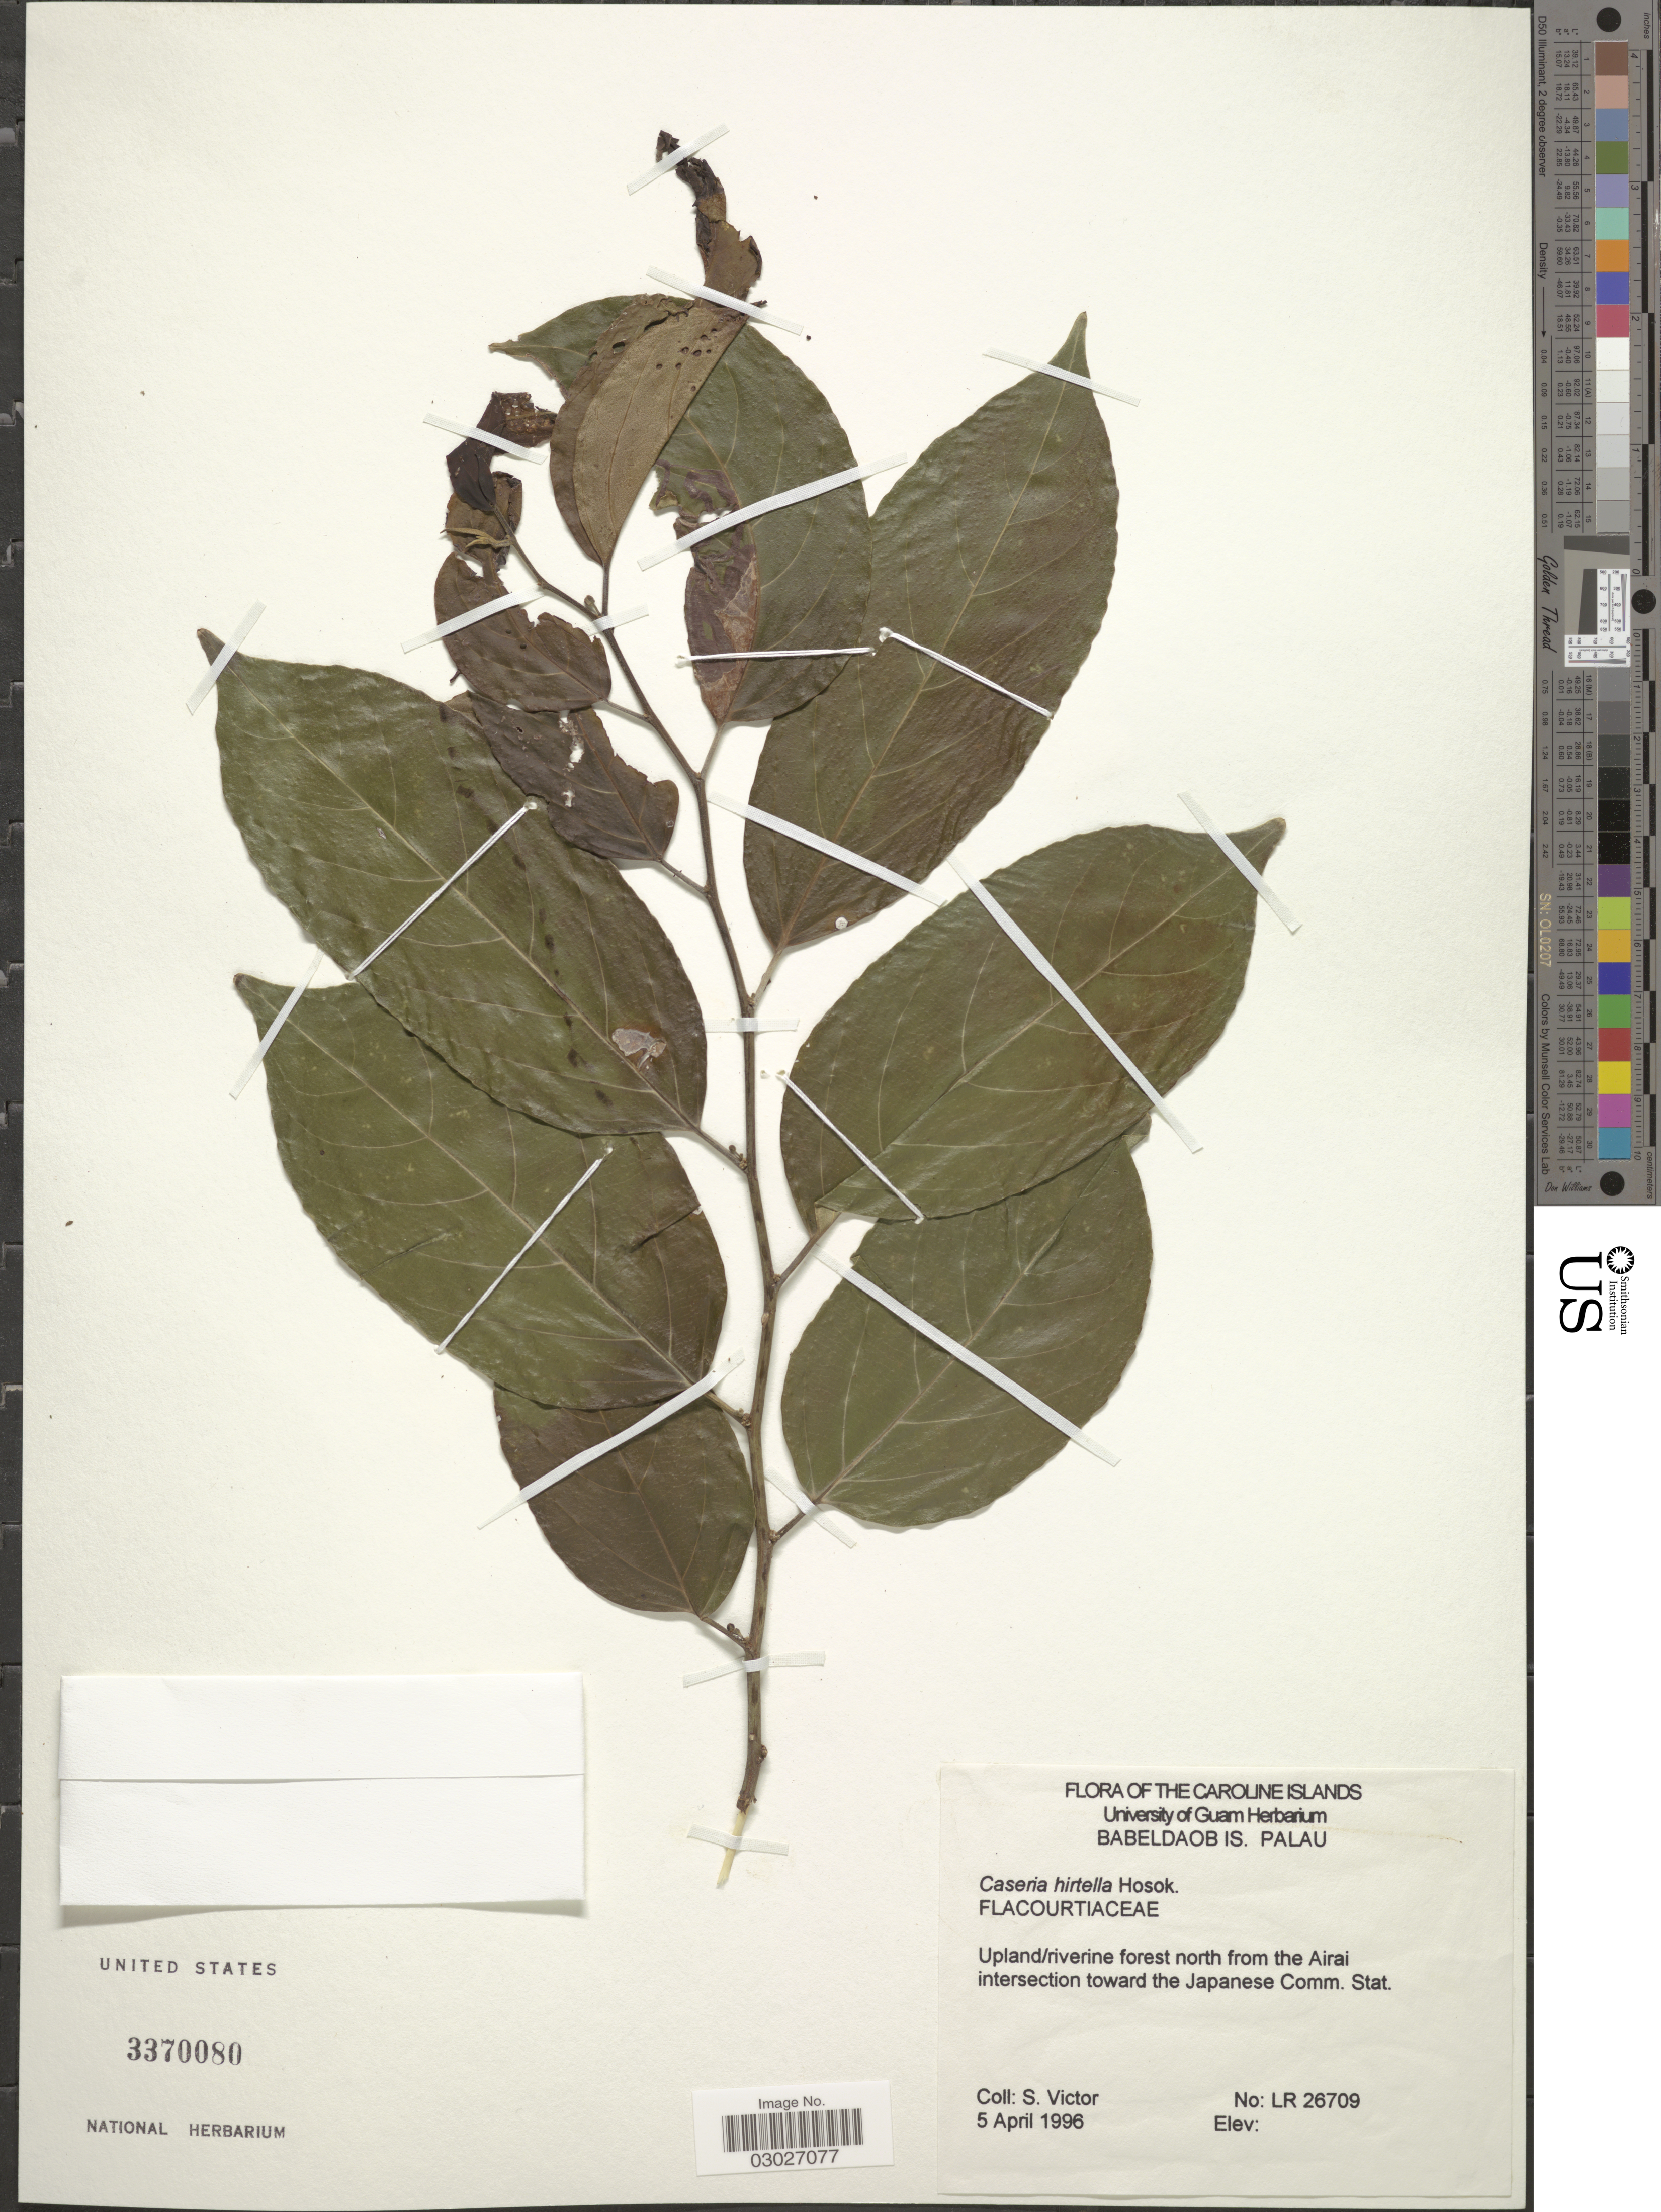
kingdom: Plantae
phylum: Tracheophyta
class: Magnoliopsida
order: Malpighiales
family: Salicaceae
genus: Casearia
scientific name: Casearia hirtella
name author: Hosok.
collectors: S. Victor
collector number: LR26709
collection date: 1996-04-05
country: Palau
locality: Caroline Islands. Upland/riverine forest north from the Airai intersection toward the Japanese Comm. Stat.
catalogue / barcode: US 3370080